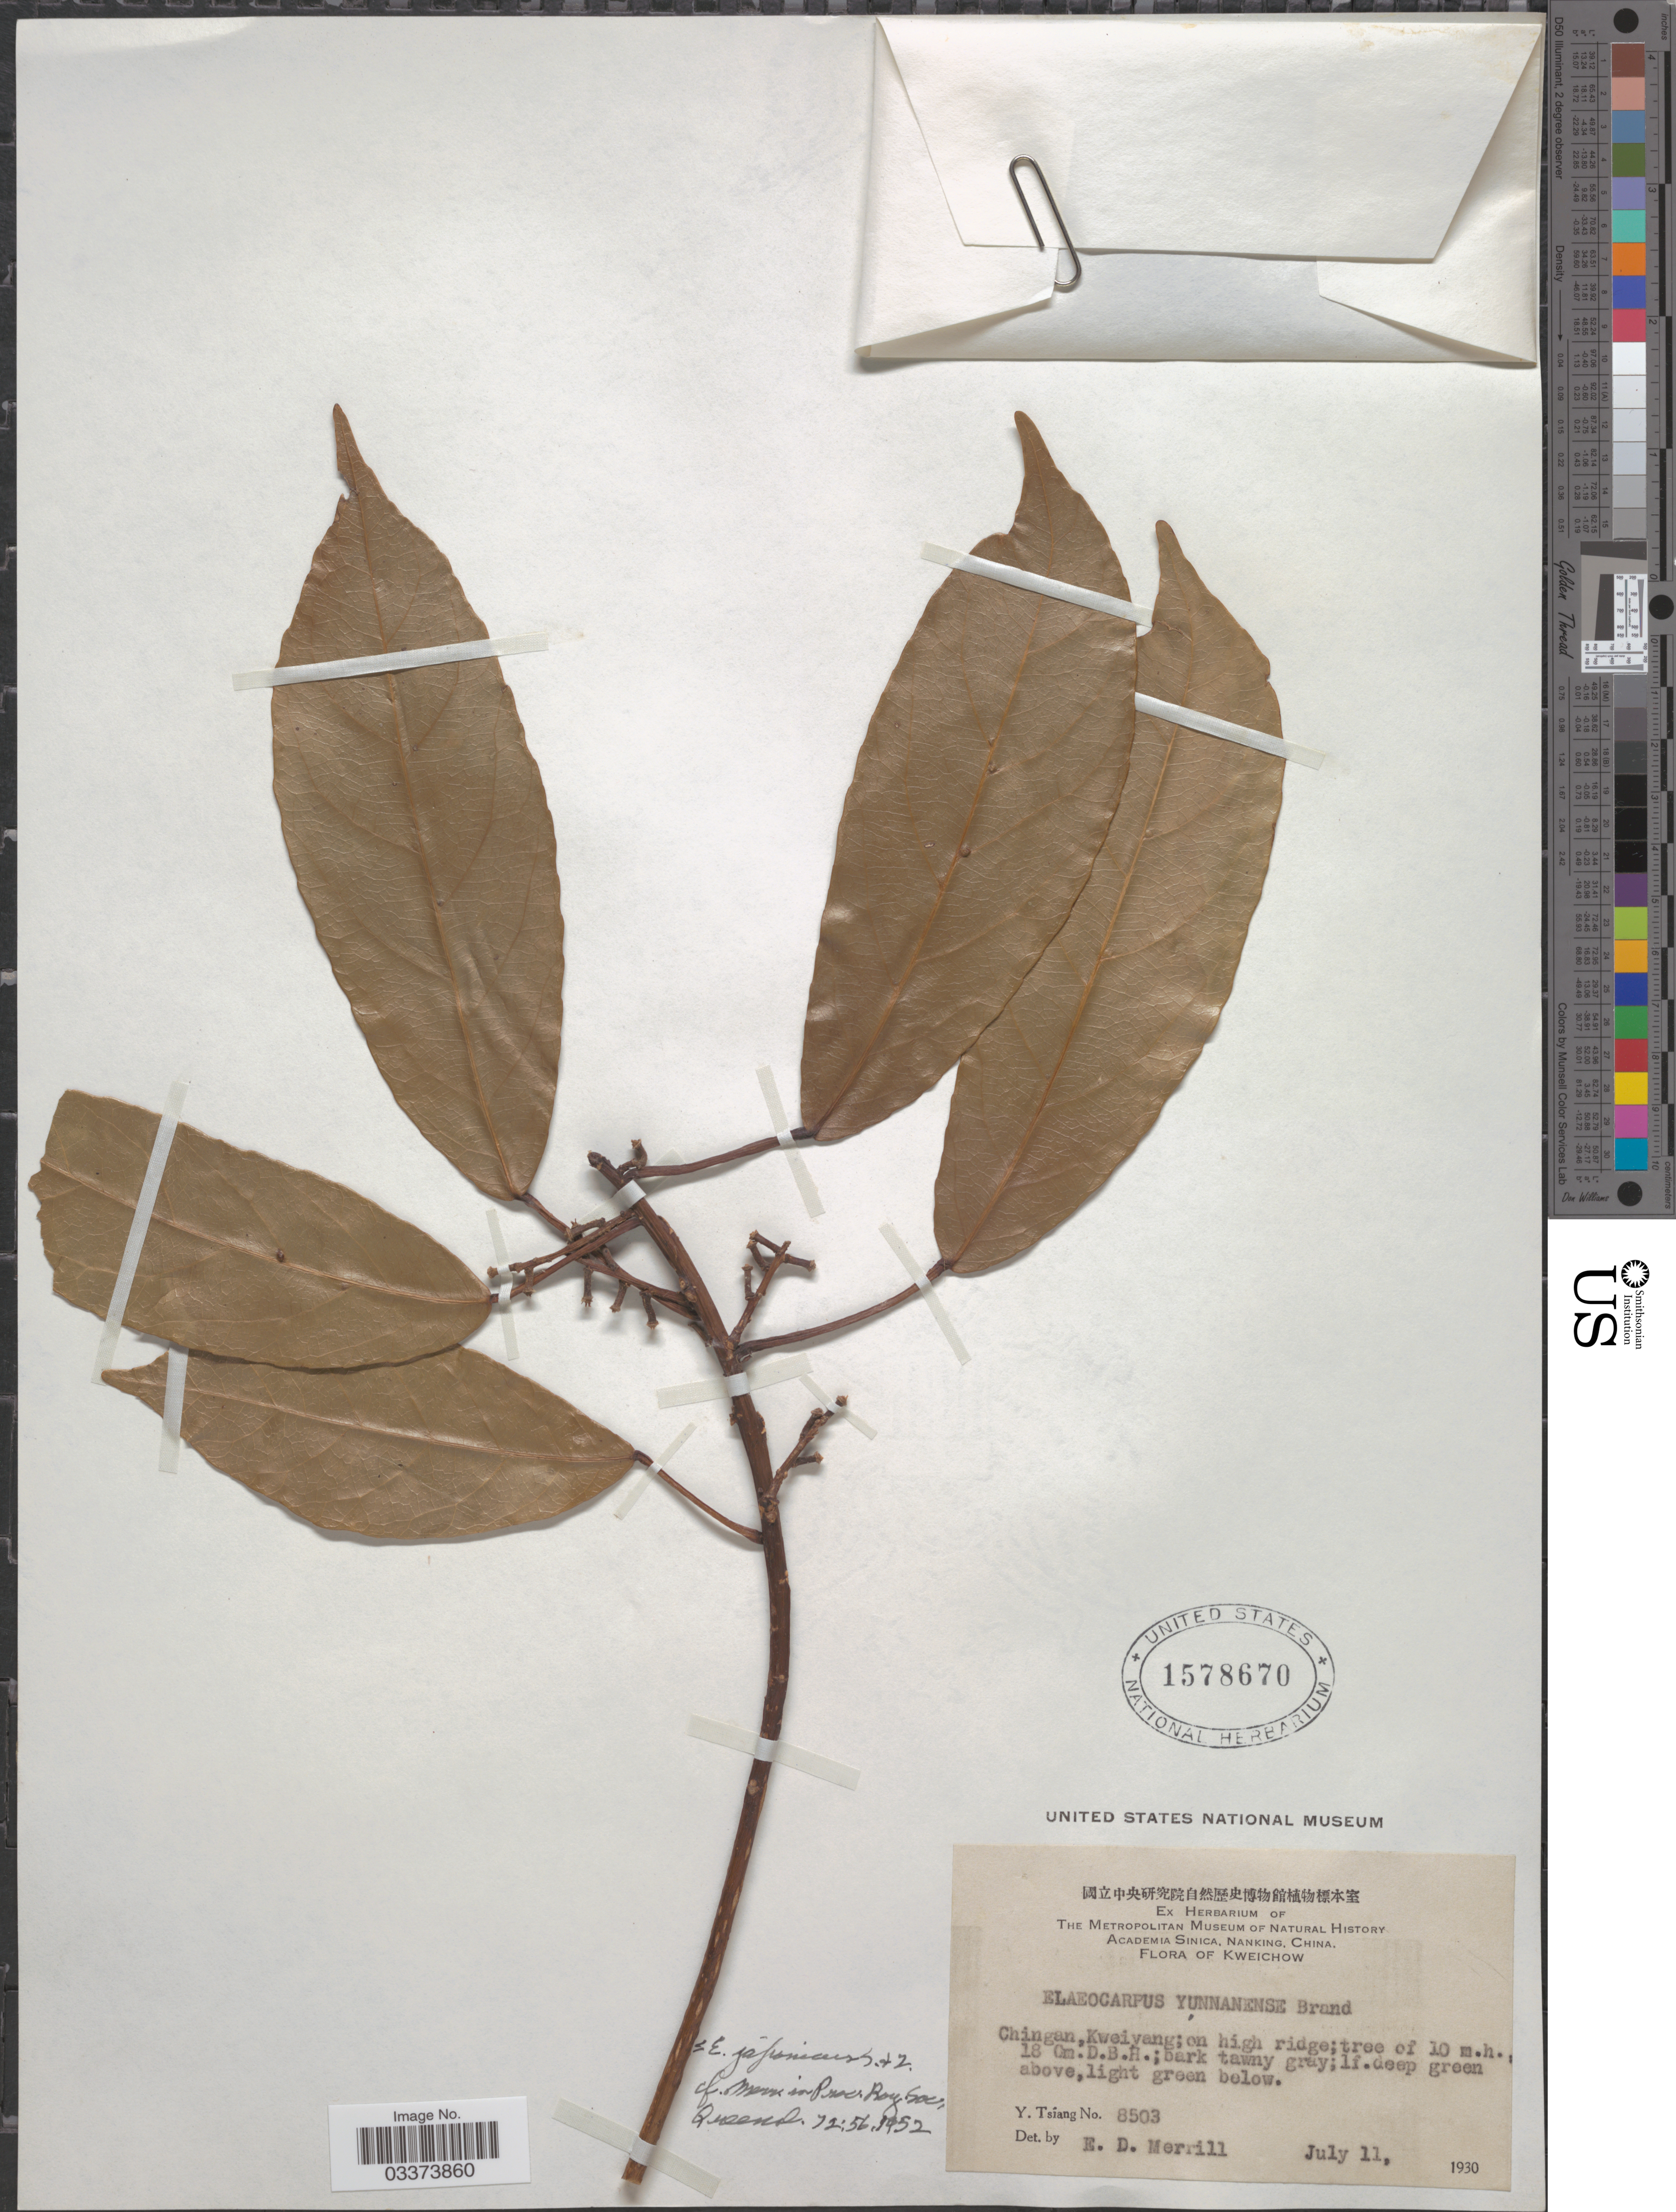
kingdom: Plantae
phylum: Tracheophyta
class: Magnoliopsida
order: Oxalidales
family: Elaeocarpaceae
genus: Elaeocarpus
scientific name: Elaeocarpus japonicus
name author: Siebold & Zucc.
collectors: Y. Tsiang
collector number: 8503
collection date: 1930-07-11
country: China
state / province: Guizhou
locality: Kweichow, Chingan, Kweivang.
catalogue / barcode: US 1578670